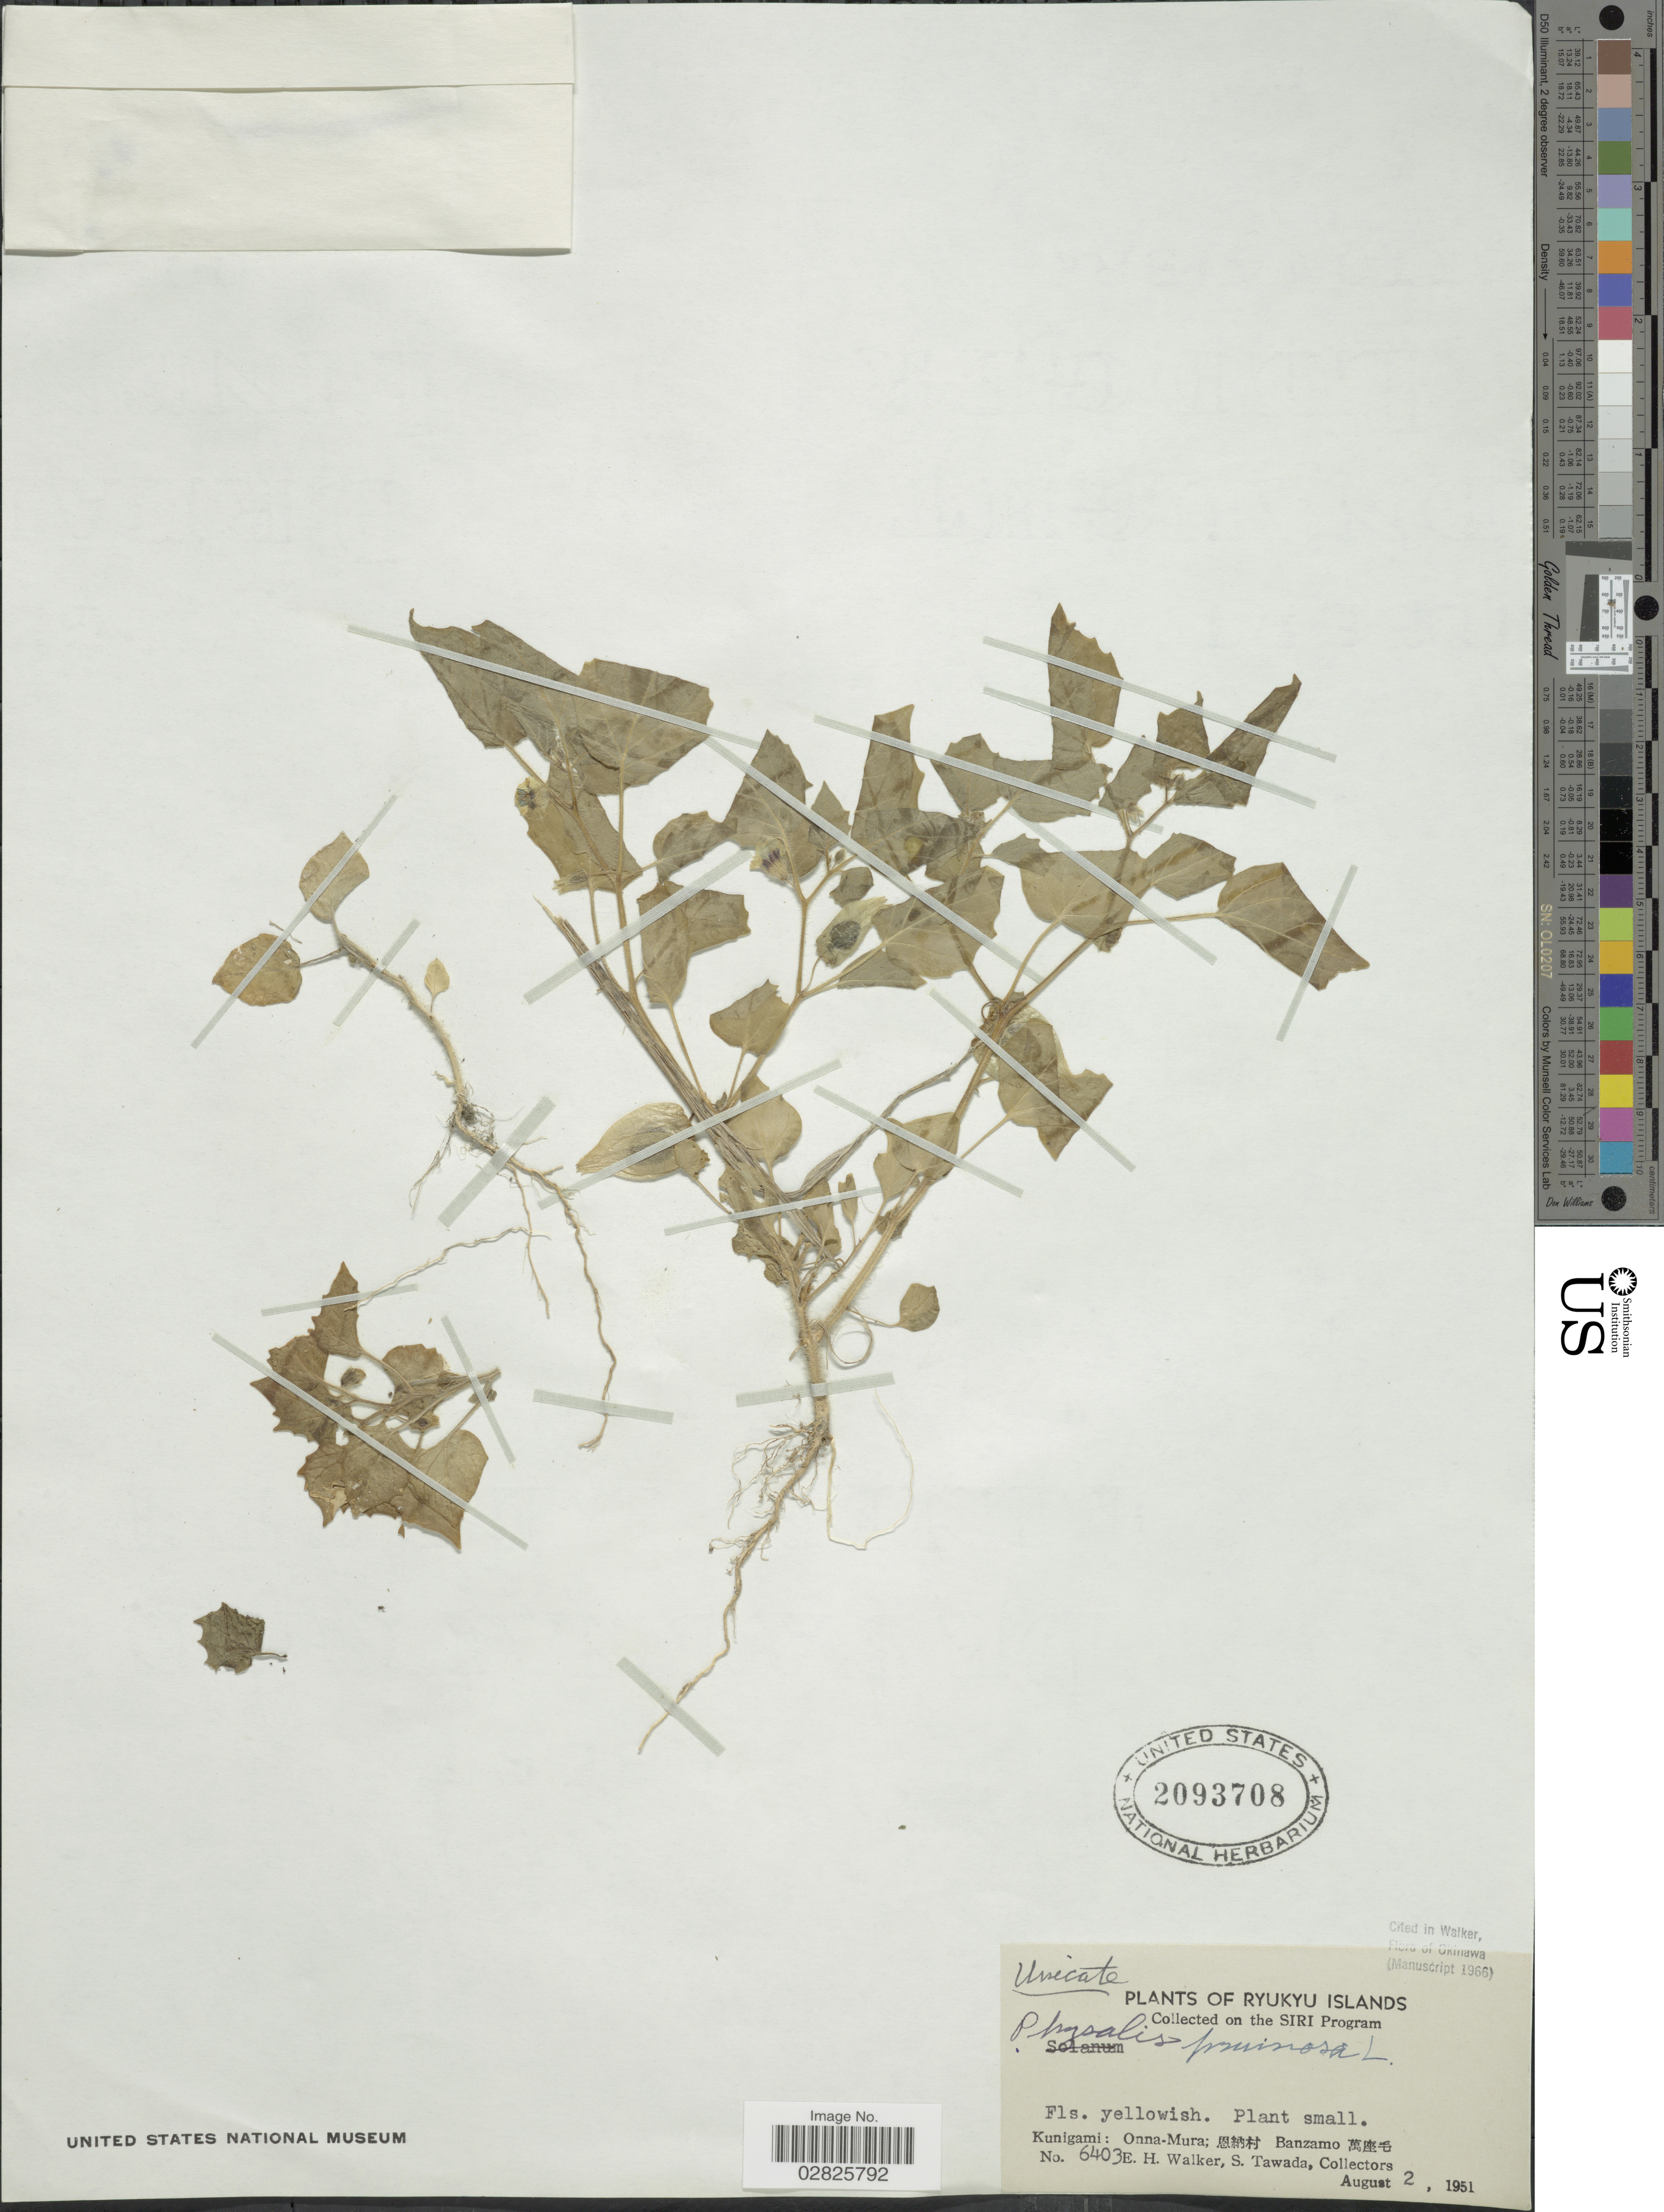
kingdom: Plantae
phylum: Tracheophyta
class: Magnoliopsida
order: Solanales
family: Solanaceae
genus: Physalis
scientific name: Physalis pruinosa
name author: L.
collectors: E. H. Walker & S. Tawada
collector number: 6403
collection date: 1951-08-02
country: Japan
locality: Ryukyu Islands. Kunigami: Onna-Mura; [Foreign script] Banzamo [Foreign script].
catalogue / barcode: US 2093708